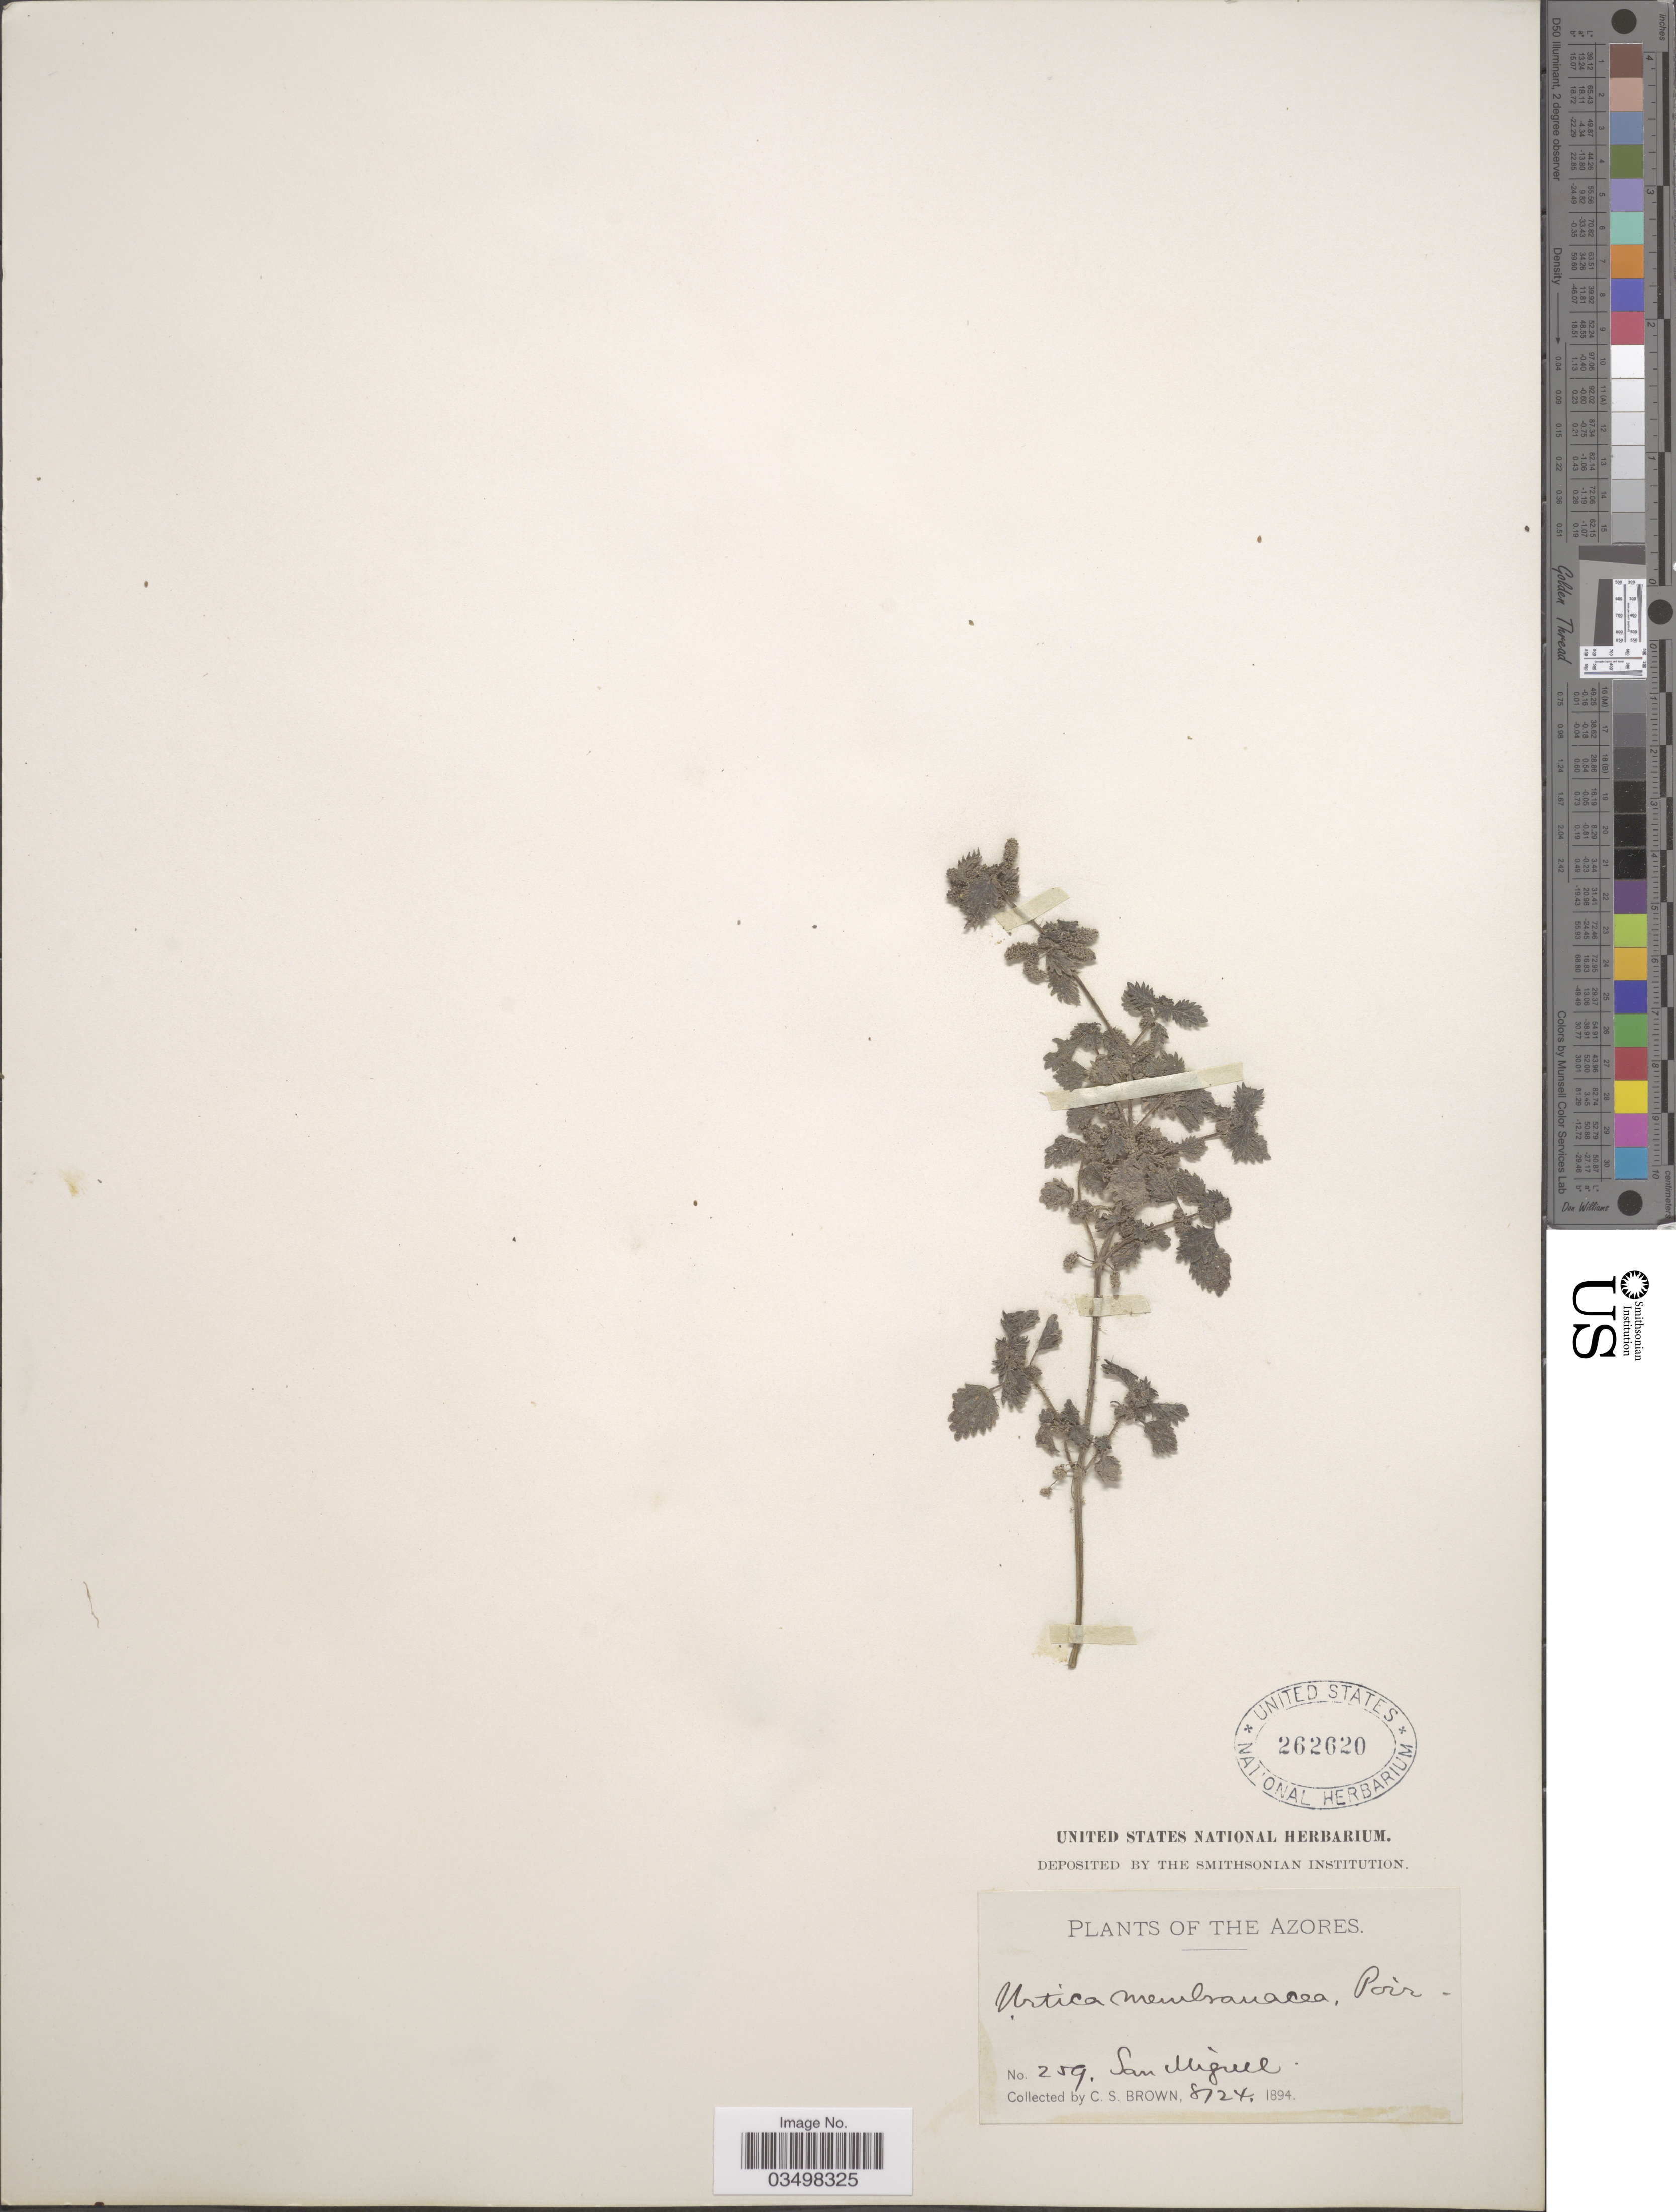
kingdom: Plantae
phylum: Tracheophyta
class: Magnoliopsida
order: Rosales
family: Urticaceae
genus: Urtica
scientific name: Urtica membranacea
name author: Poir.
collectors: C. S. Brown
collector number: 259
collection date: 1894-08-24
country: Portugal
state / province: Azores (Aut. Reg.)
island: São Miguel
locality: San Miguel.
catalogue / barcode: US 262620